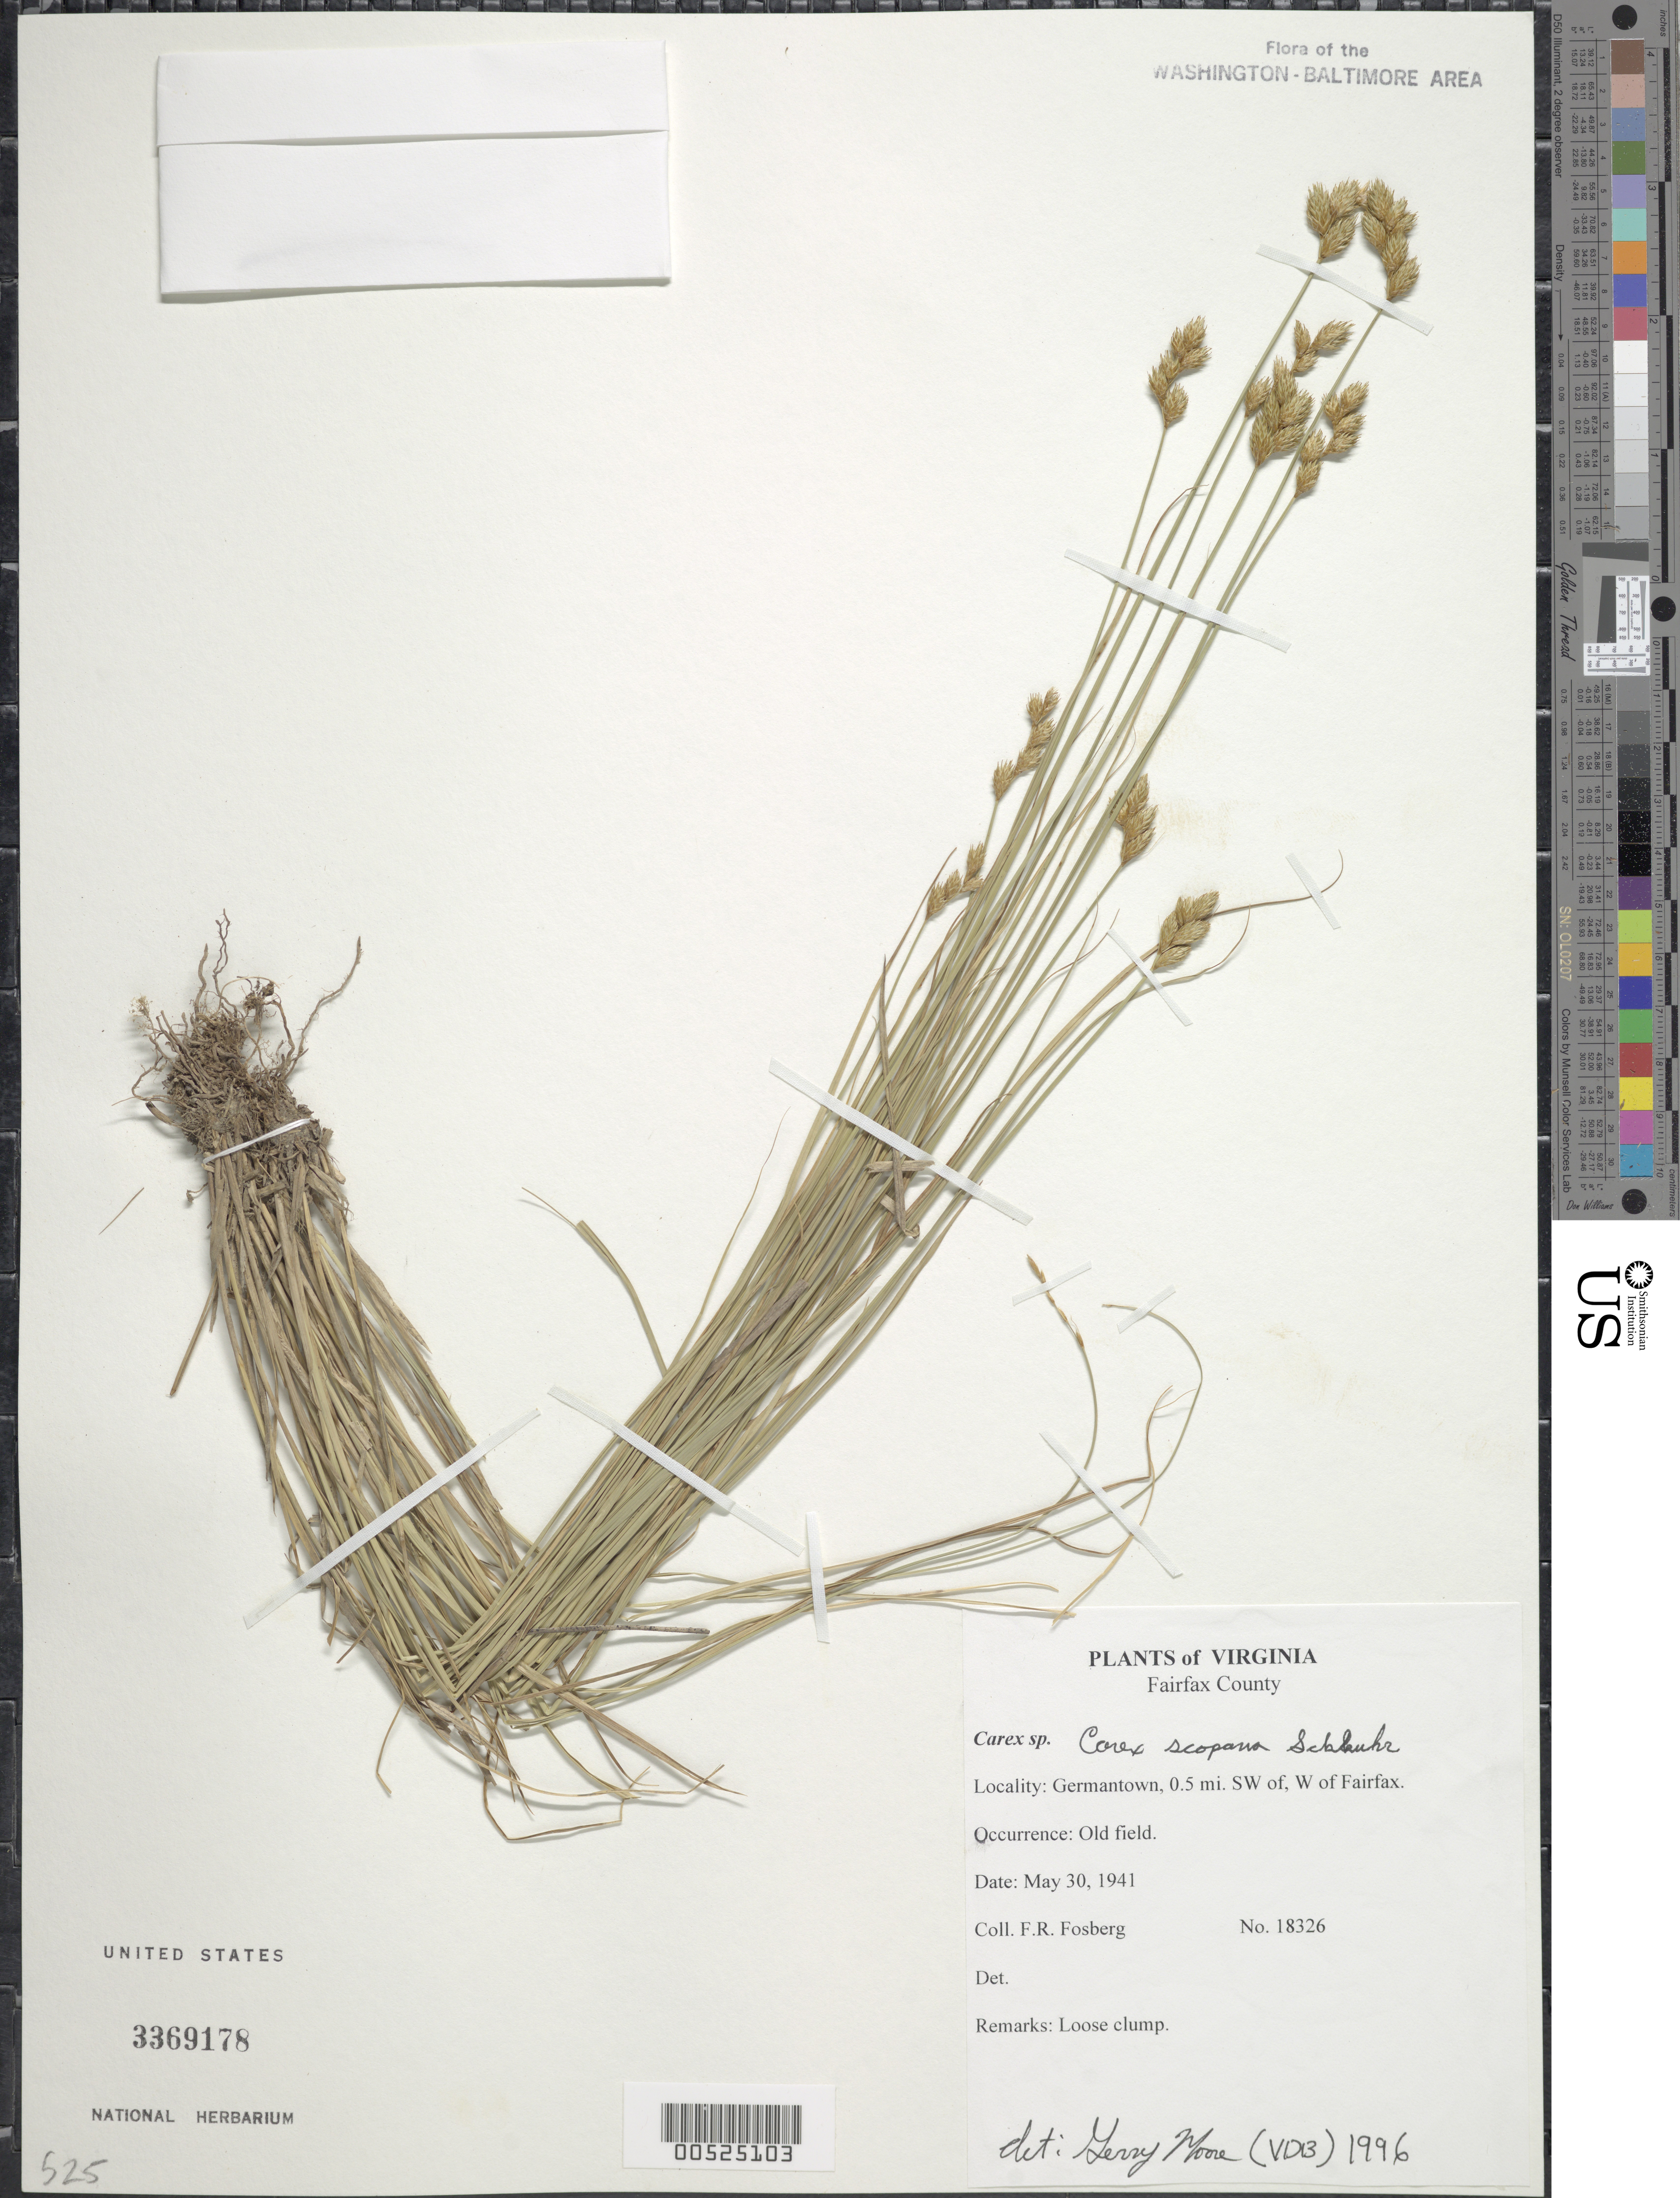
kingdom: Plantae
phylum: Tracheophyta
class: Liliopsida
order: Poales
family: Cyperaceae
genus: Carex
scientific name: Carex scoparia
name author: Schkuhr ex Willd.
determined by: Moore, G., (VDB), Vanderbilt University Herbarium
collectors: F. R. Fosberg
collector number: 18326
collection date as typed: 30 May 1941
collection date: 1941-05-30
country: United States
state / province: Virginia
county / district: Fairfax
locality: Germantown, 0.5 mi. SW of, W of Fairfax.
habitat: Old field.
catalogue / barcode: US 3369178